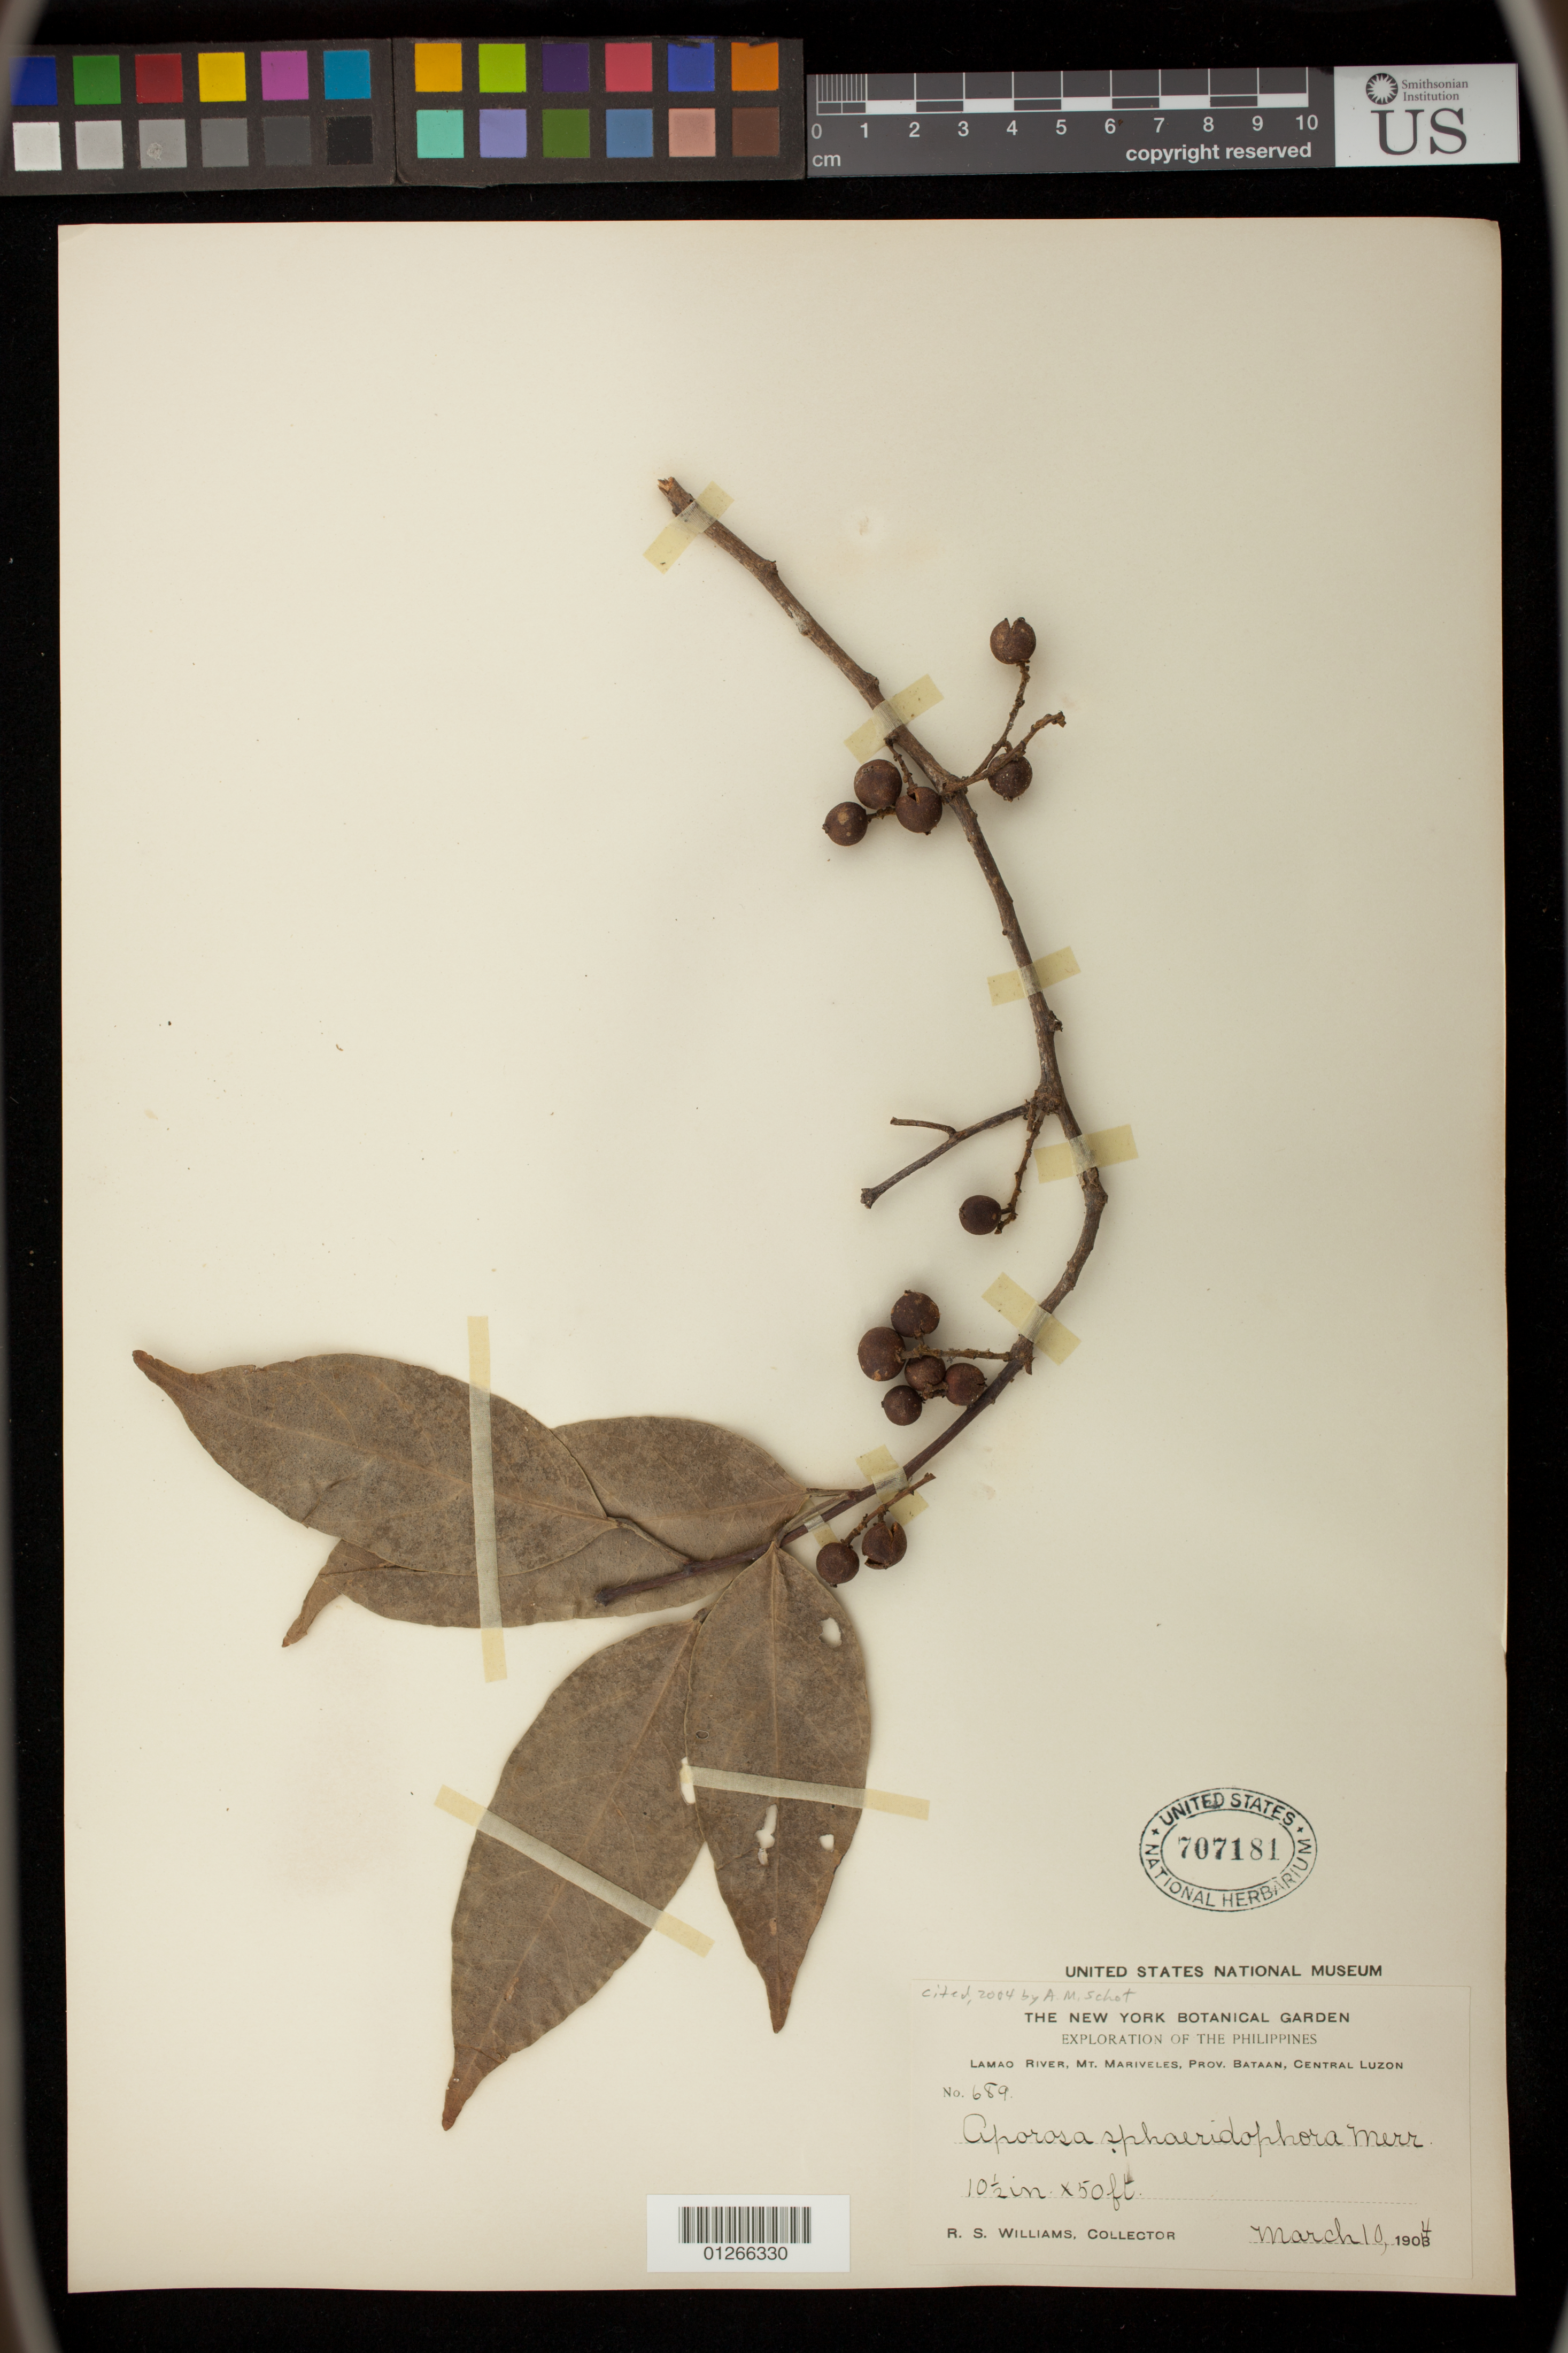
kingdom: Plantae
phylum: Tracheophyta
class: Magnoliopsida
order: Malpighiales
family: Phyllanthaceae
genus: Aporosa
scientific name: Aporosa sphaeridiophora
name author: Merr.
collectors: R. S. Williams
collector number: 689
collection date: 1904-03-10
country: Philippines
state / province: Central Luzon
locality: Lamao River, Mt. Mariveles, Prov. Bataan